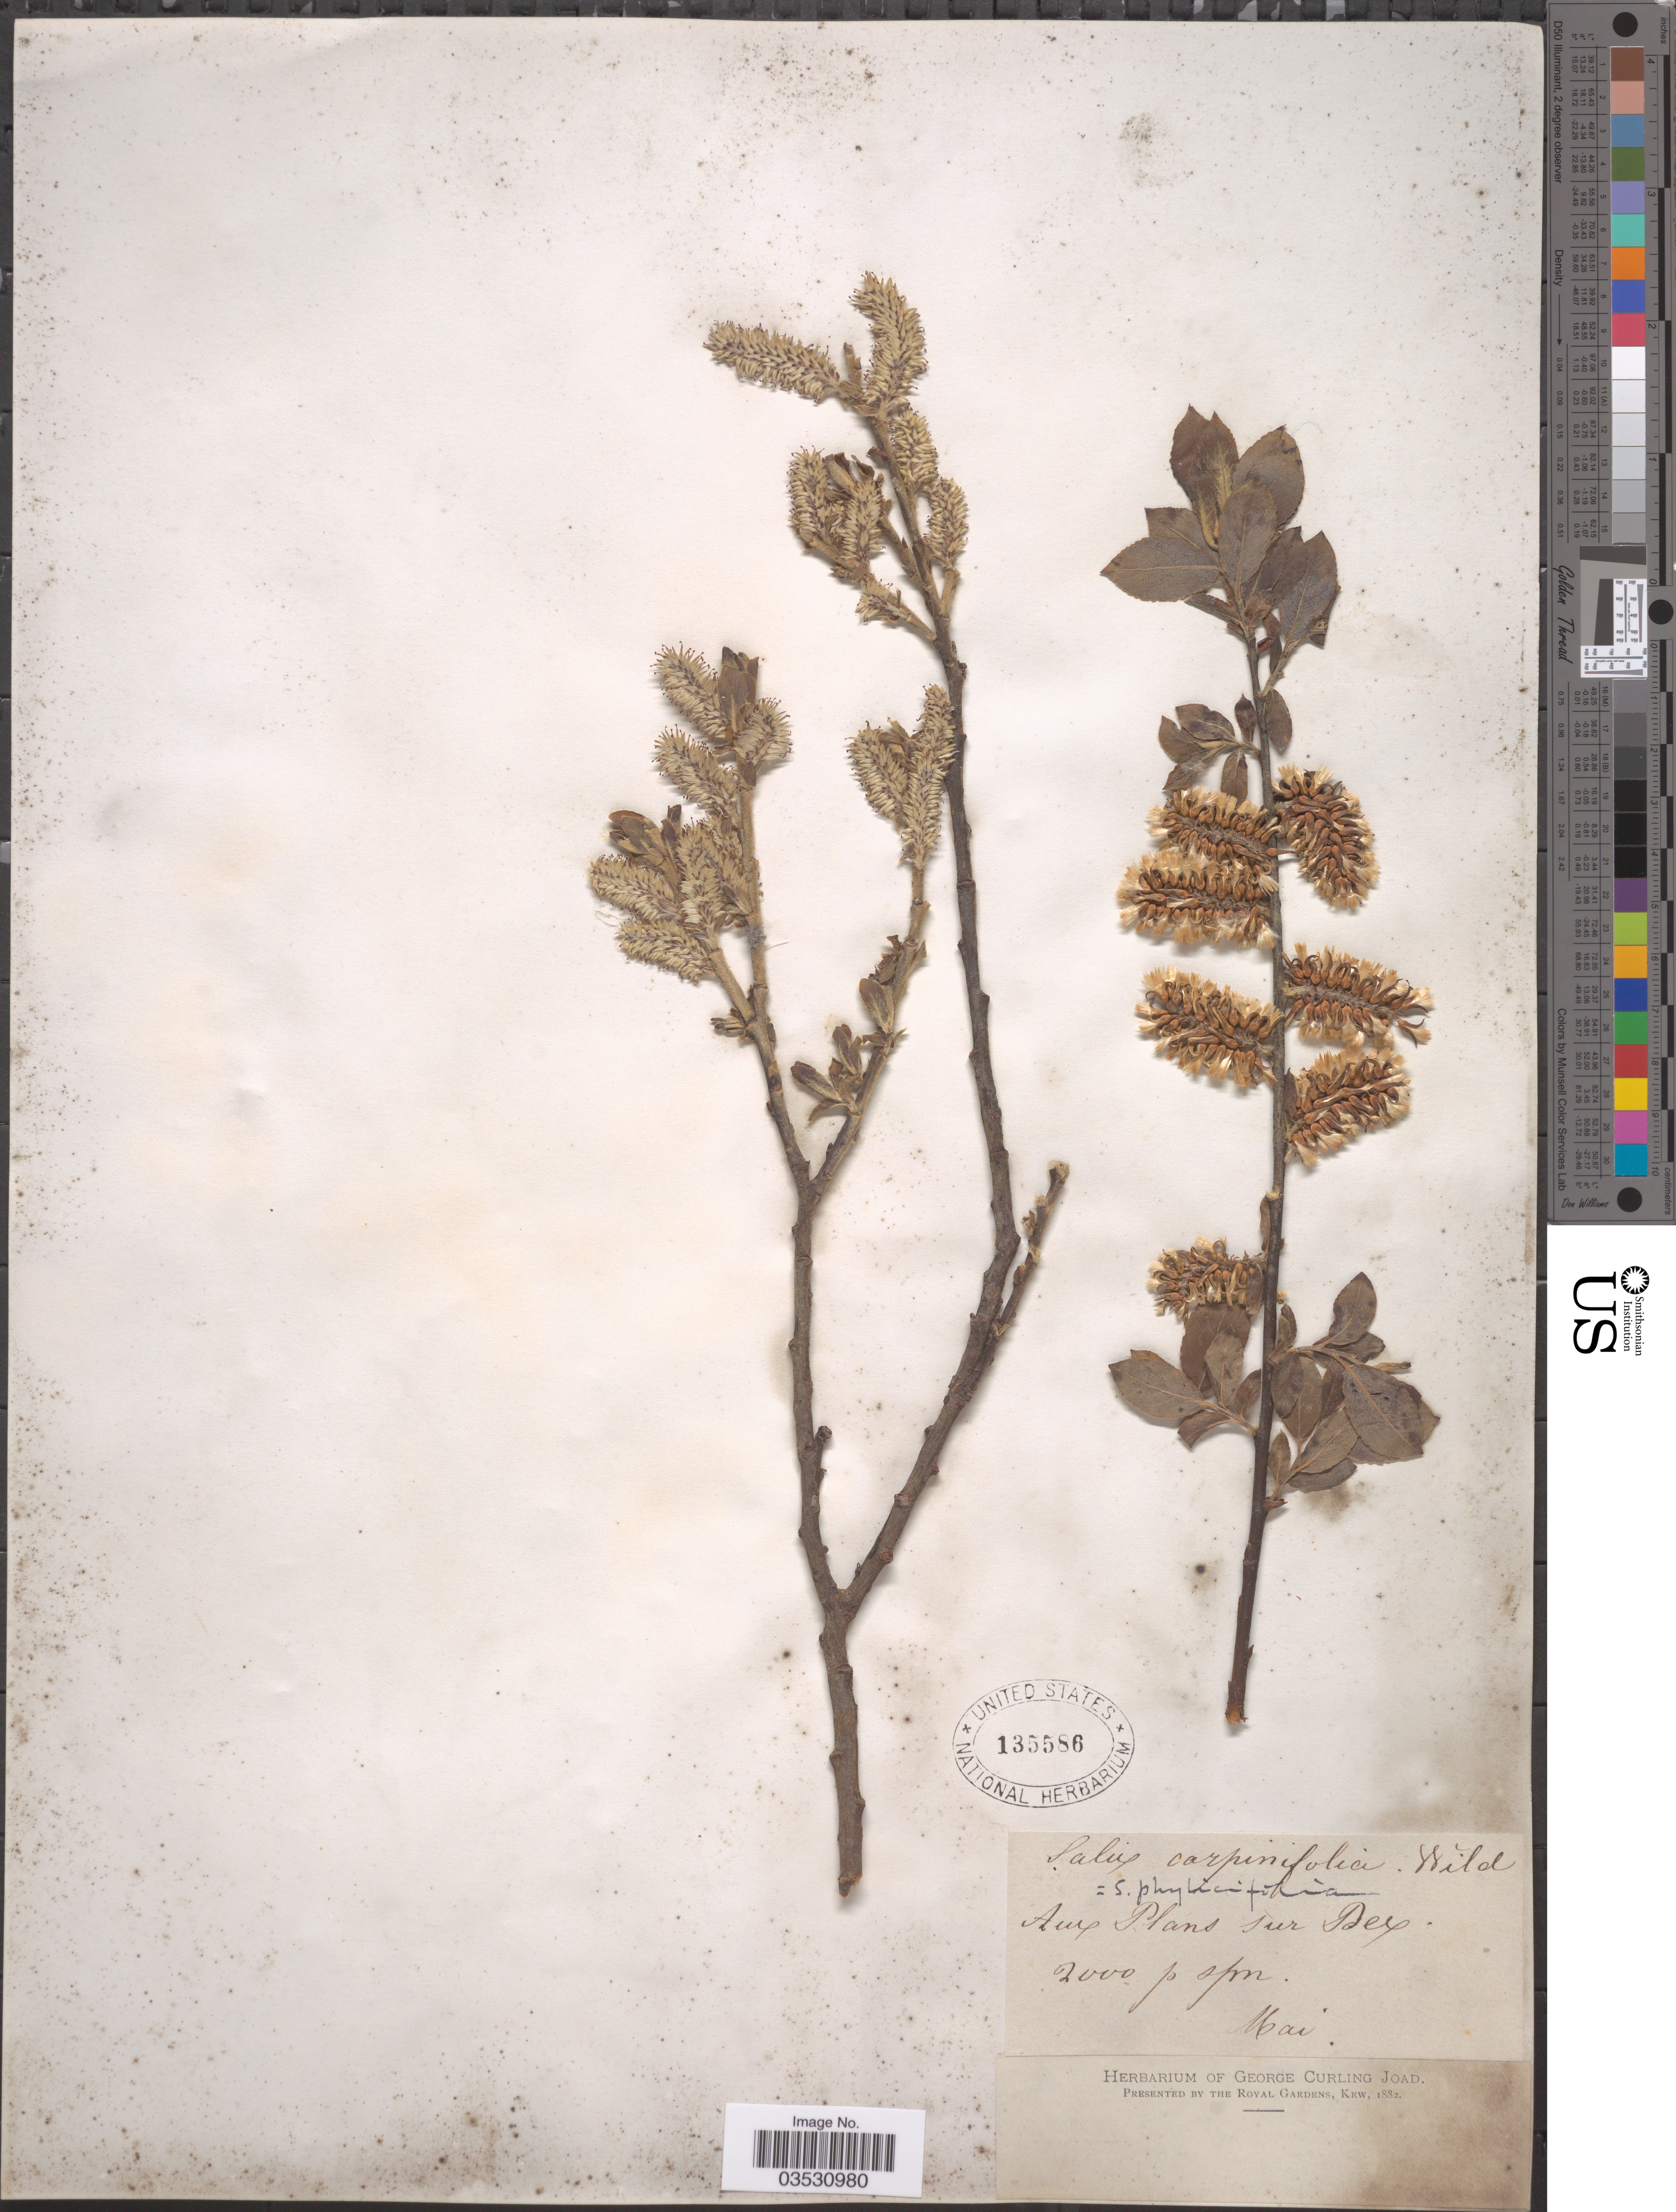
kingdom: Plantae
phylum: Tracheophyta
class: Magnoliopsida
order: Malpighiales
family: Salicaceae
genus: Salix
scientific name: Salix phylicifolia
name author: L.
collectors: ex herb. George Curling Joad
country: Switzerland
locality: Aux Plans sur Bex.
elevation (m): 2000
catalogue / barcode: US 135586